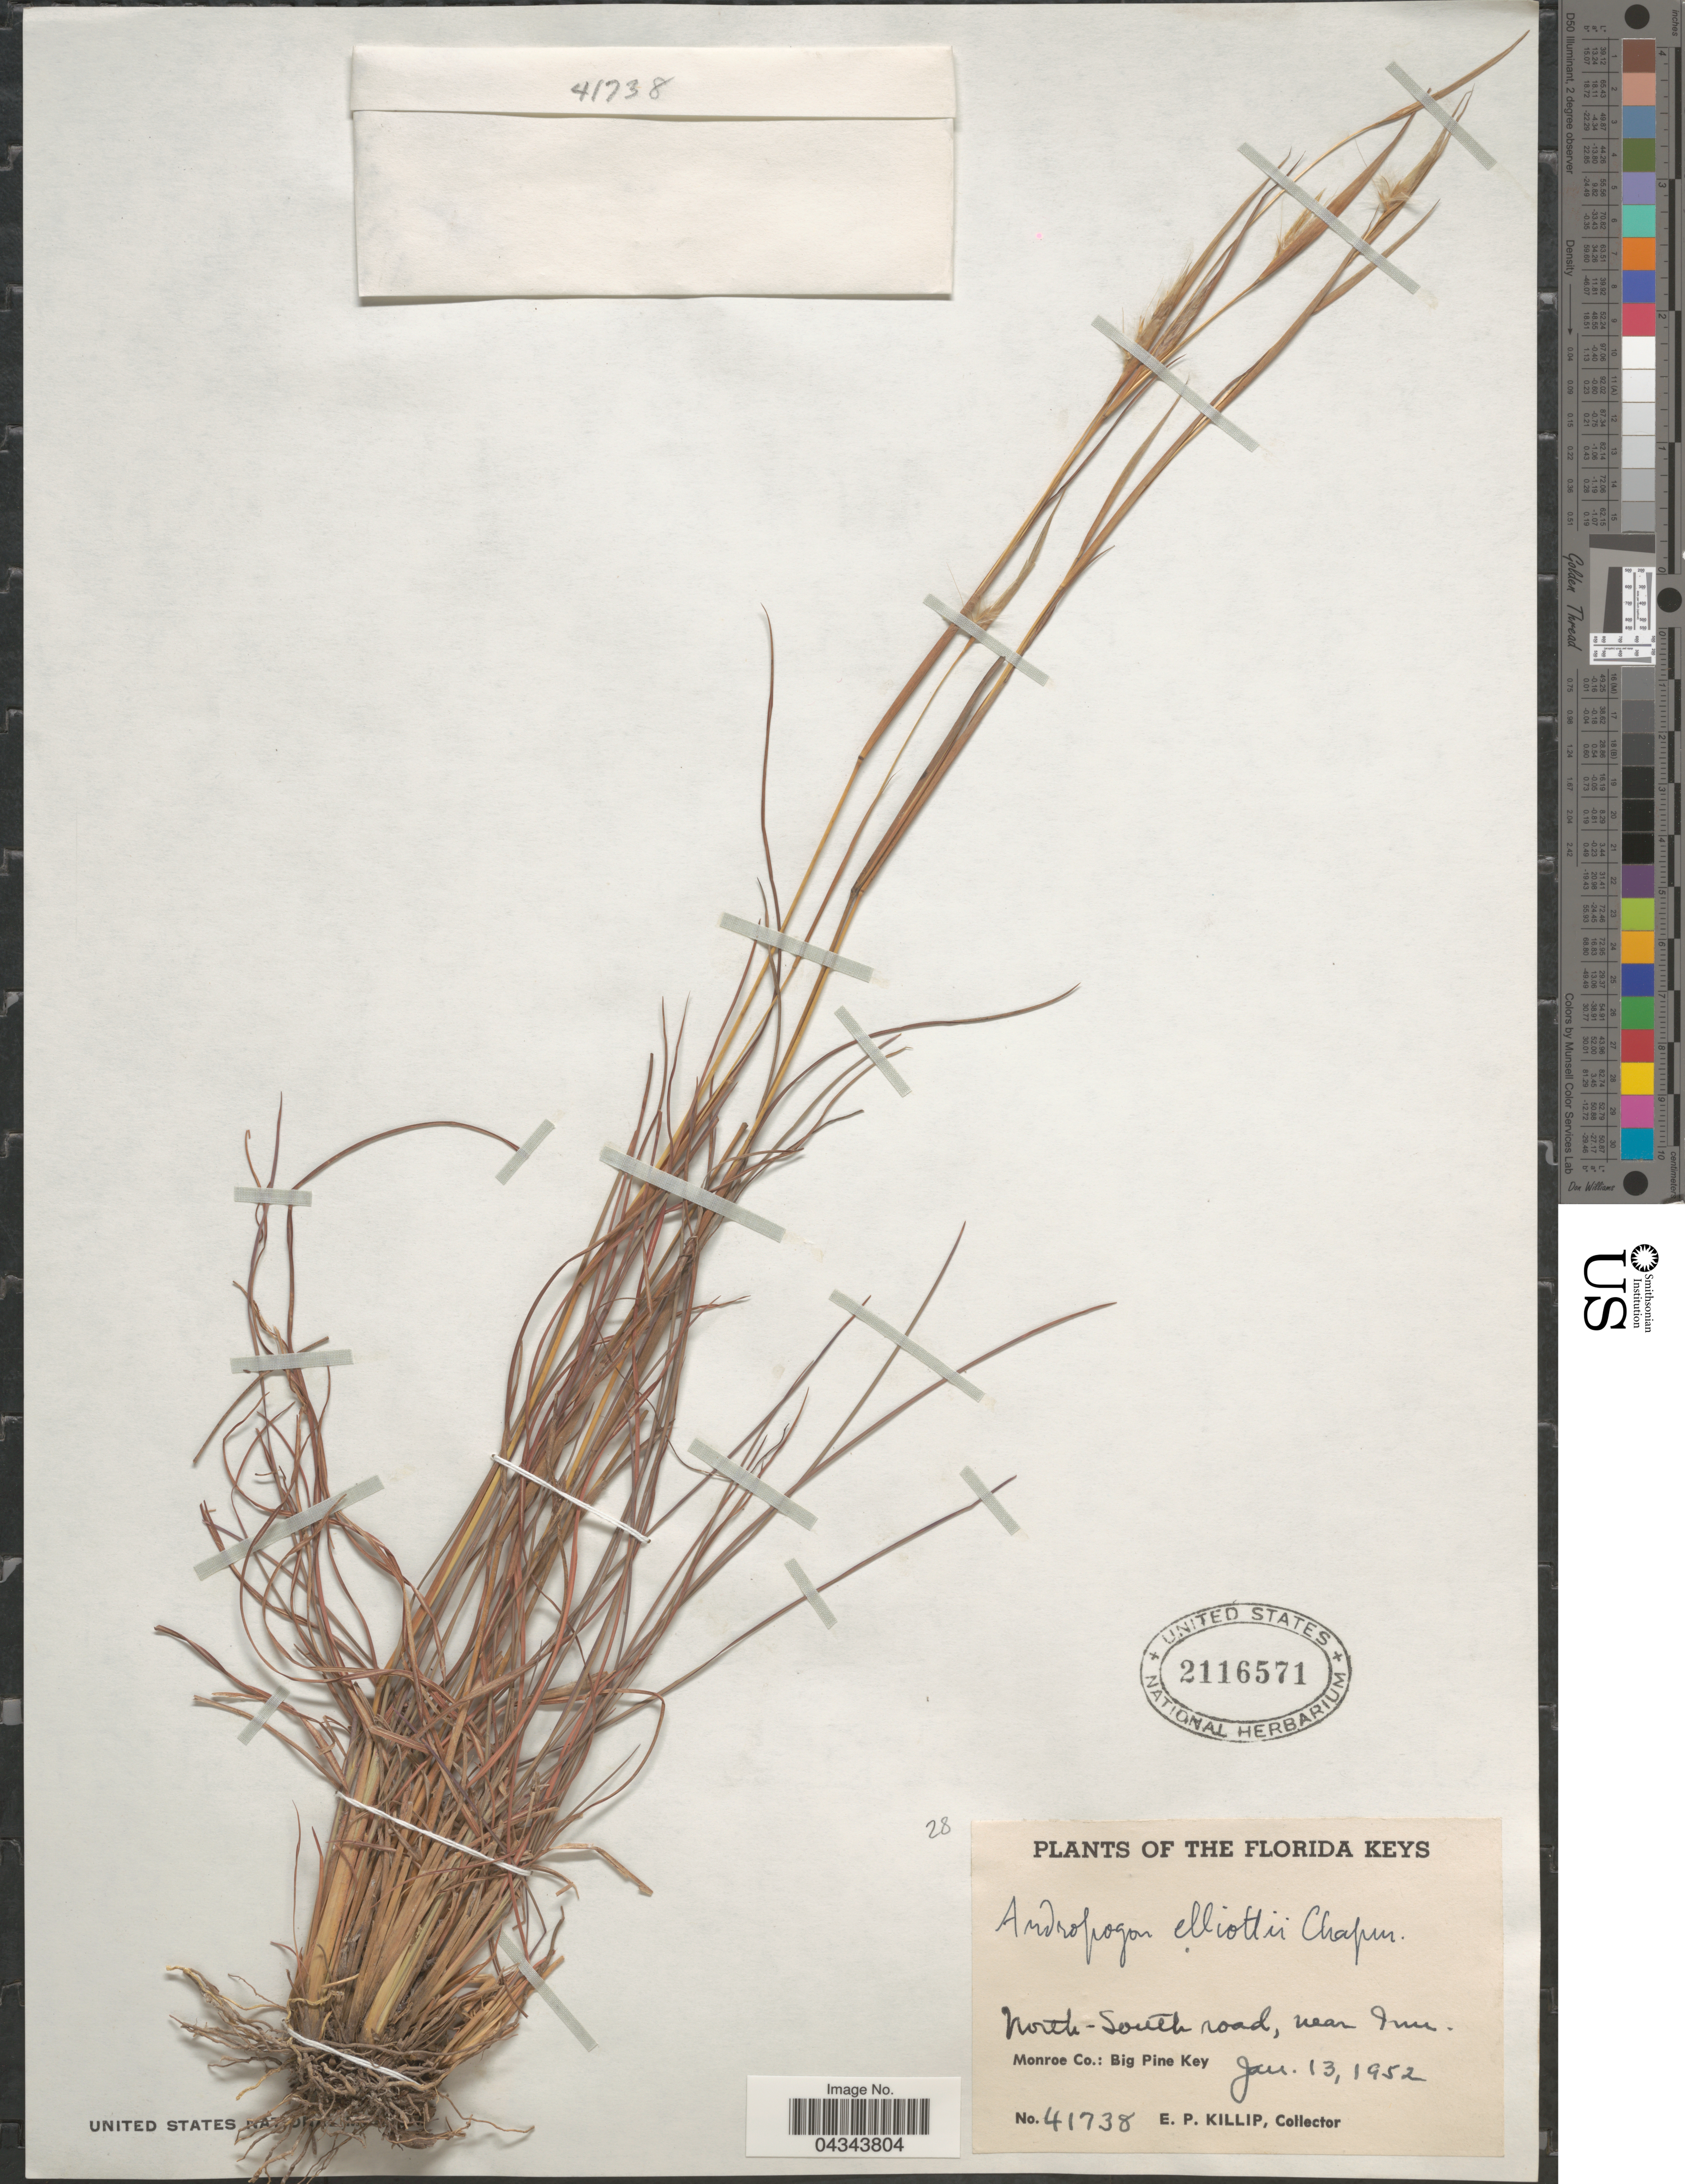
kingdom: Plantae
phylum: Tracheophyta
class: Liliopsida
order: Poales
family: Poaceae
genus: Andropogon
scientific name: Andropogon ternarius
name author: Michx.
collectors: E. P. Killip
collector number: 41738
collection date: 1952-01-13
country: United States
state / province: Florida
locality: The Florida Keys. North-South road, near Inn. Monroe Co.: Big Pine Key.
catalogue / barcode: US 2116571